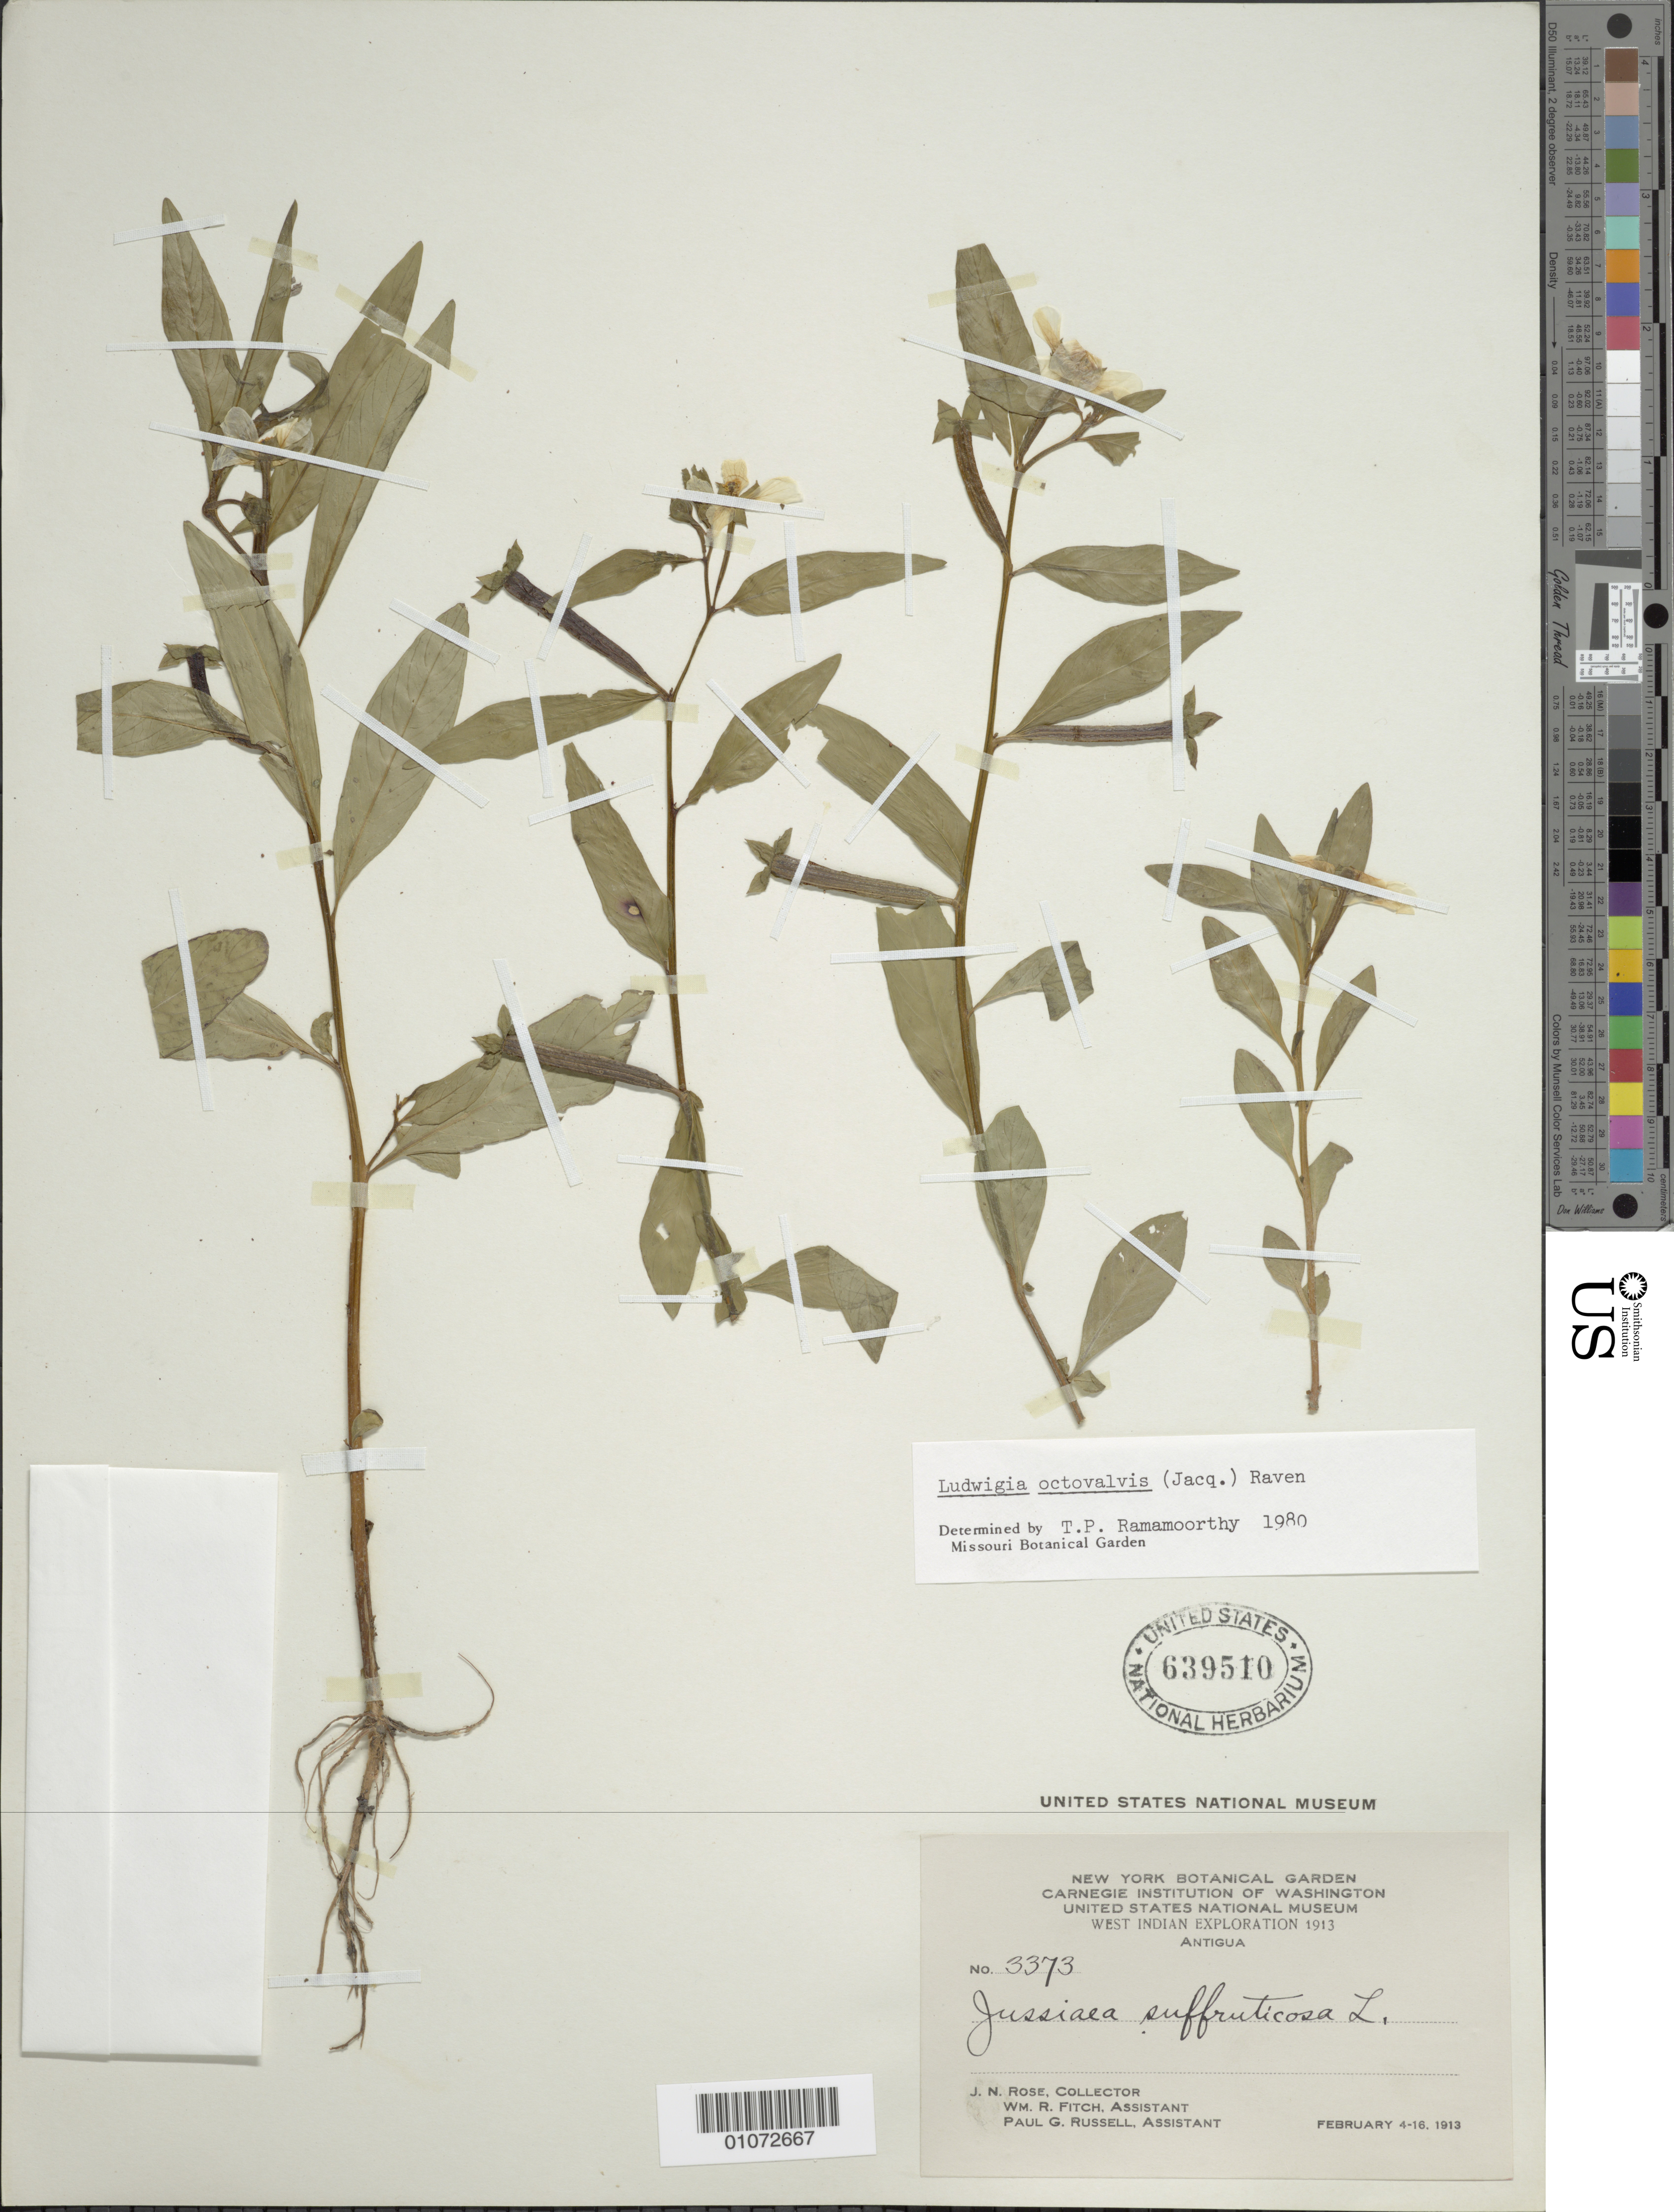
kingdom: Plantae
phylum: Tracheophyta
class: Magnoliopsida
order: Myrtales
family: Onagraceae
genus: Ludwigia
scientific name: Ludwigia octovalvis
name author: (Jacq.) P.H. Raven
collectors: J. N. Rose, W. R. Fitch & P. G. Russell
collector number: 3373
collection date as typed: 04 Feb 1913 to 16 Feb 1913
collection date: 1913-02-04/1913-02-16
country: Antigua and Barbuda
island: Antigua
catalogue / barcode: US 639510